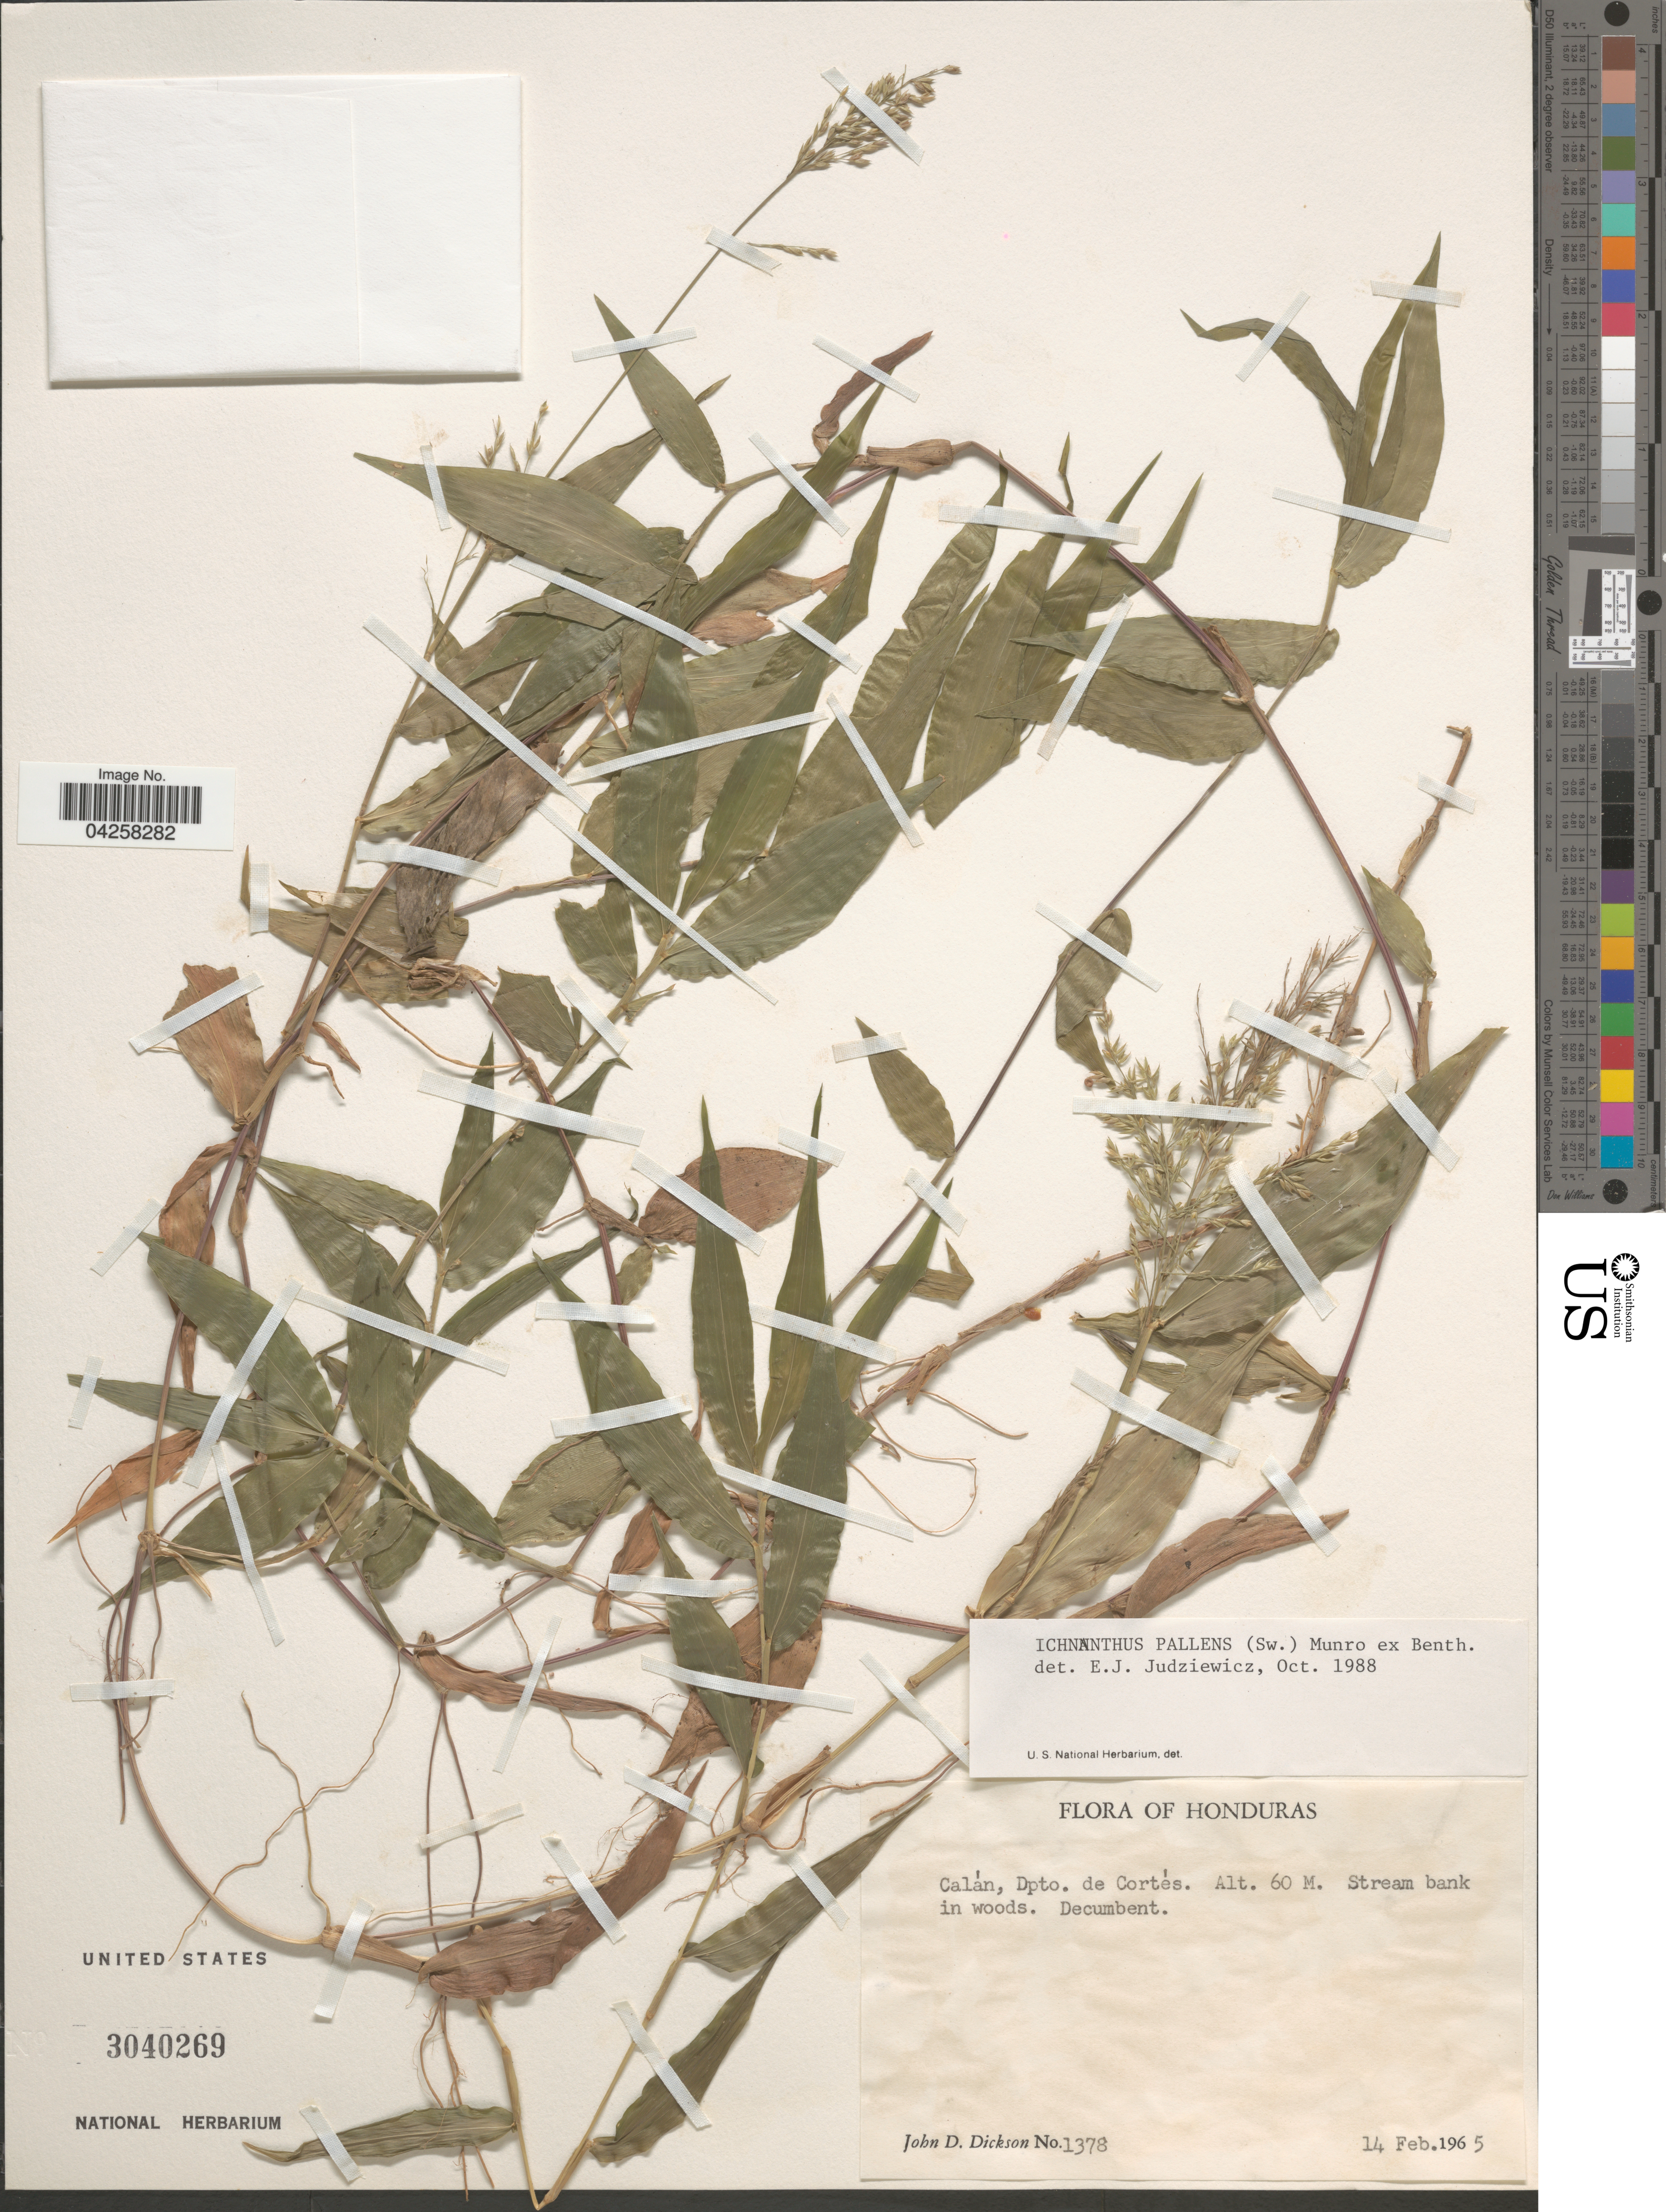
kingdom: Plantae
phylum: Tracheophyta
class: Liliopsida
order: Poales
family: Poaceae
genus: Ichnanthus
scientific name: Ichnanthus pallens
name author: (Sw.) Munro ex Benth.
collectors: J. Dickson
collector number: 1378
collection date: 1965-02-14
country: Honduras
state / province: Cortes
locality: Calán, Dpto. de Cortés.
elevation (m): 60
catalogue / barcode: US 3040269